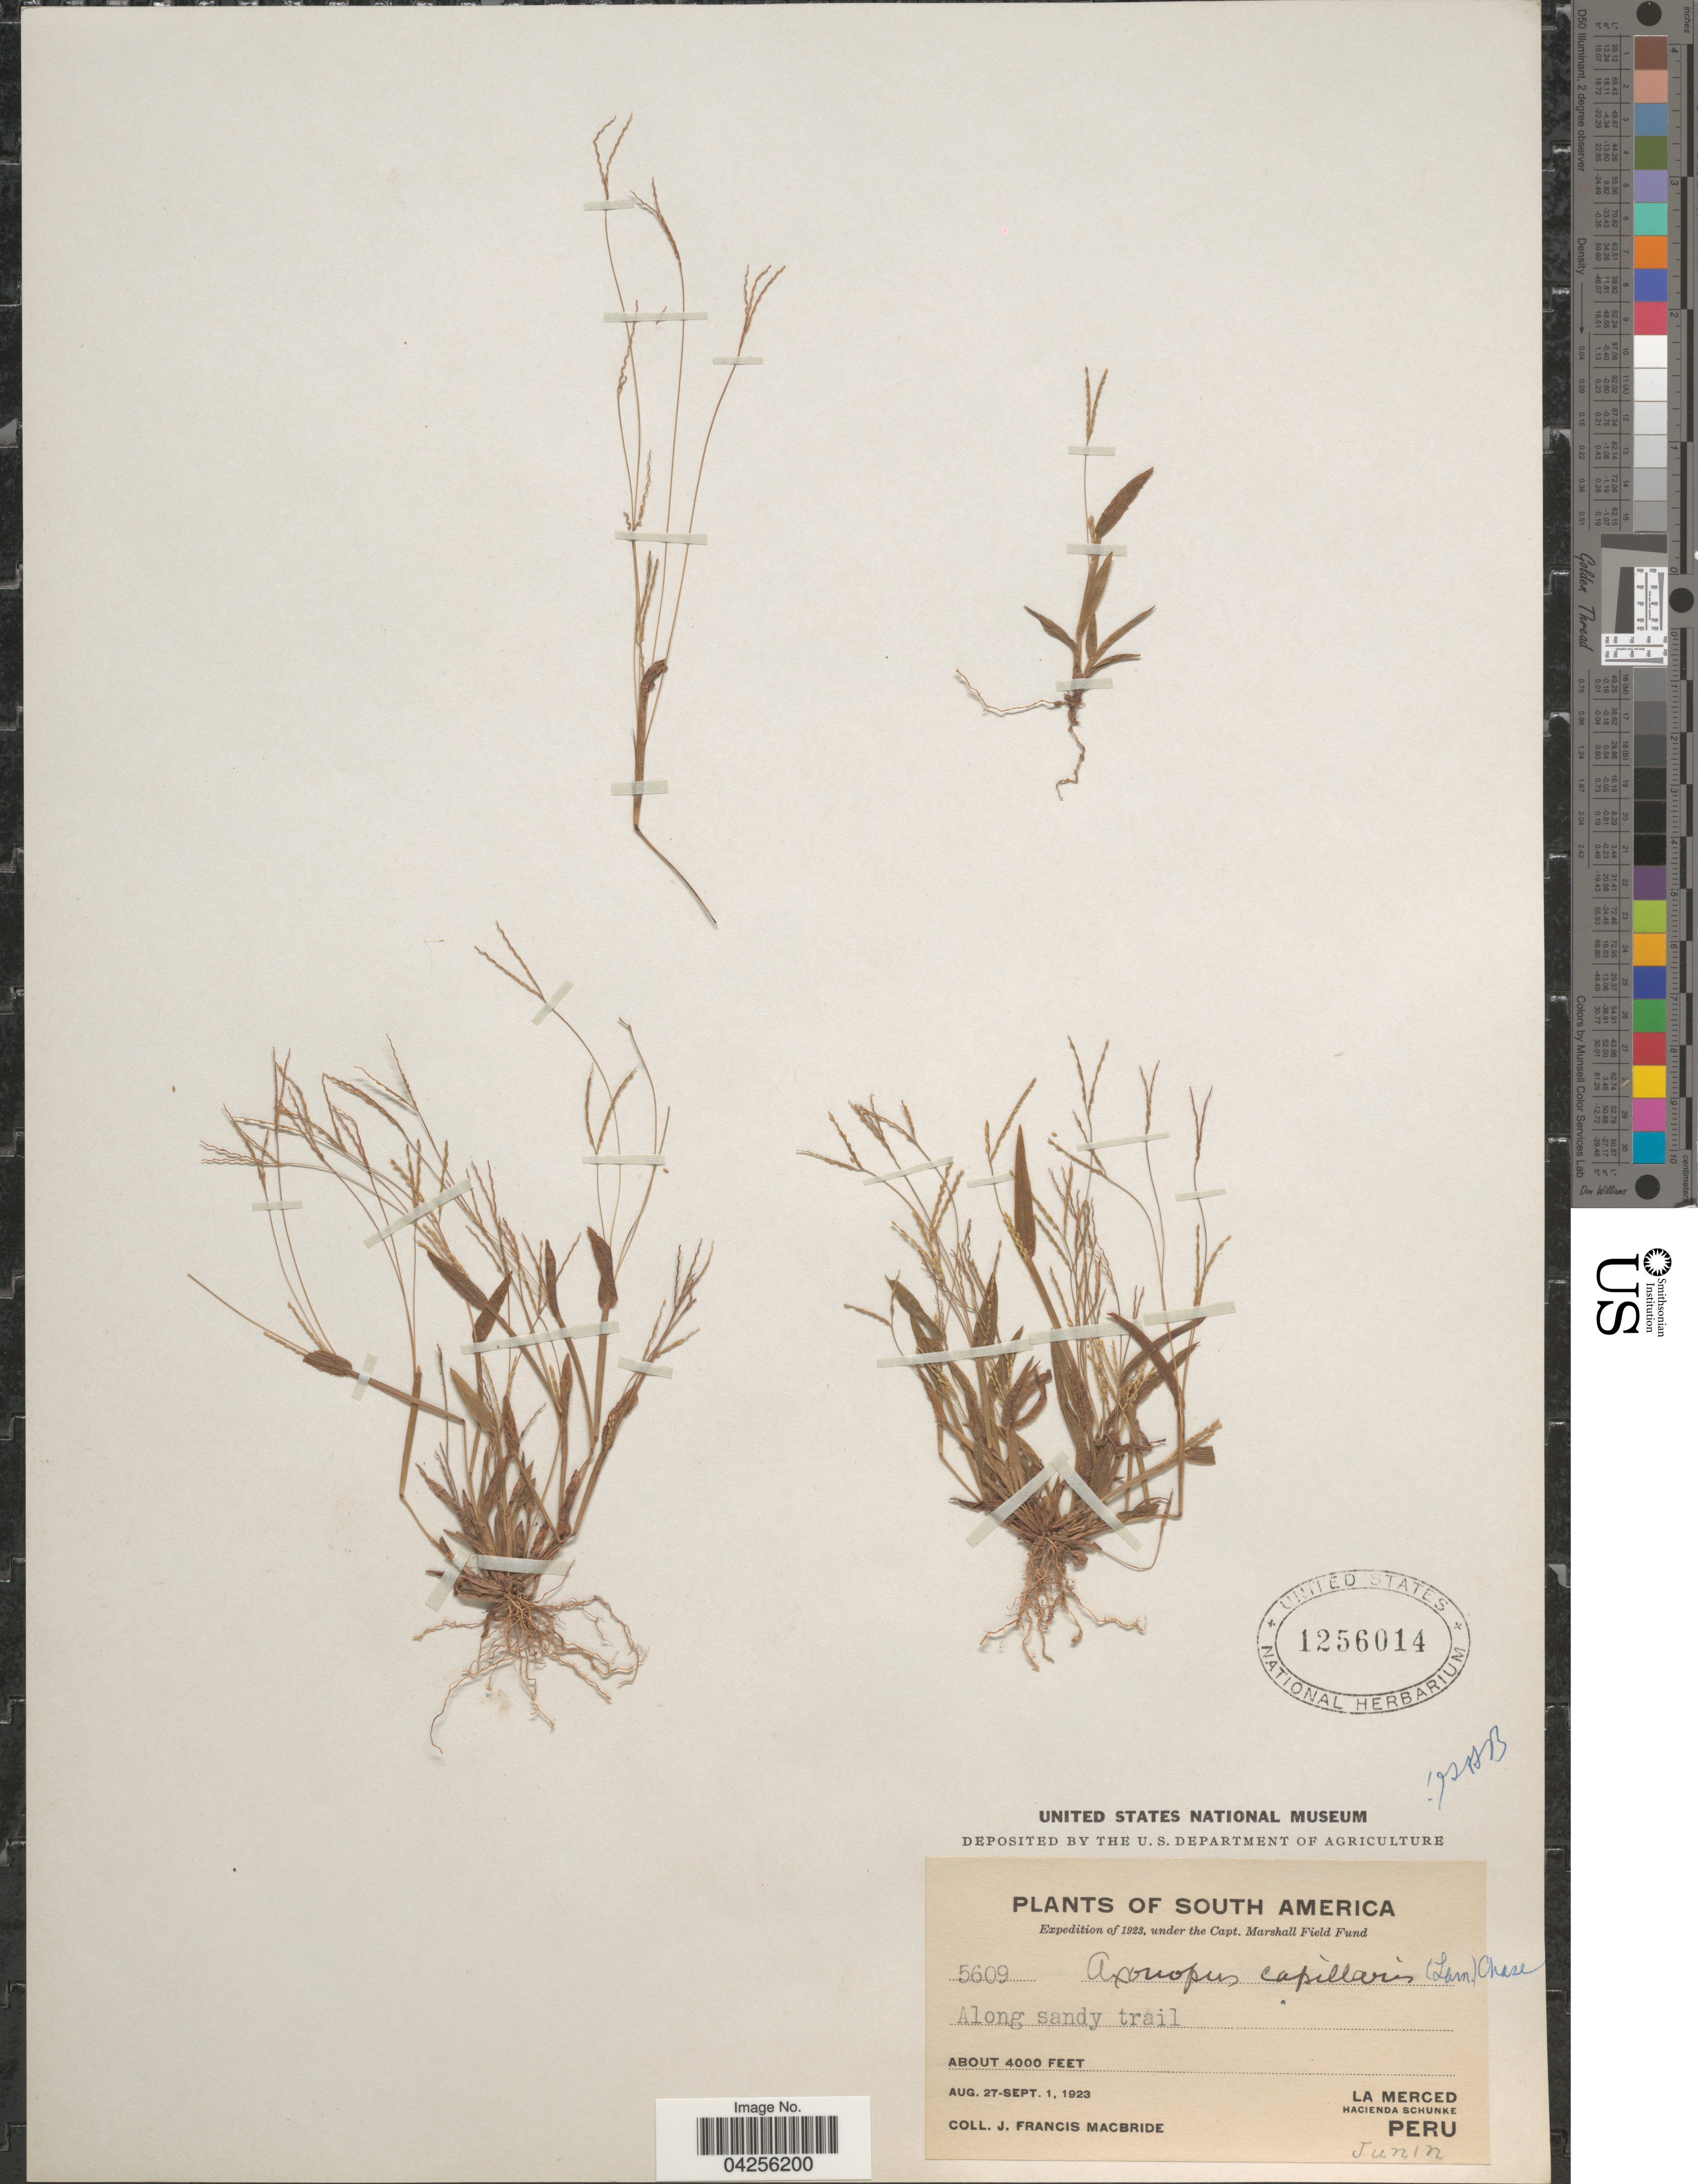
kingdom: Plantae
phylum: Tracheophyta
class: Liliopsida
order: Poales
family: Poaceae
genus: Axonopus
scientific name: Axonopus capillaris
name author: (Lam.) Chase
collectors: J. F. Macbride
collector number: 5609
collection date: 1923-08-27/1923-09-01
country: Peru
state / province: Junín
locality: Expedition of 1923. Along sandy trail. La Merced. Hacienda Schunke.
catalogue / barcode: US 1256014